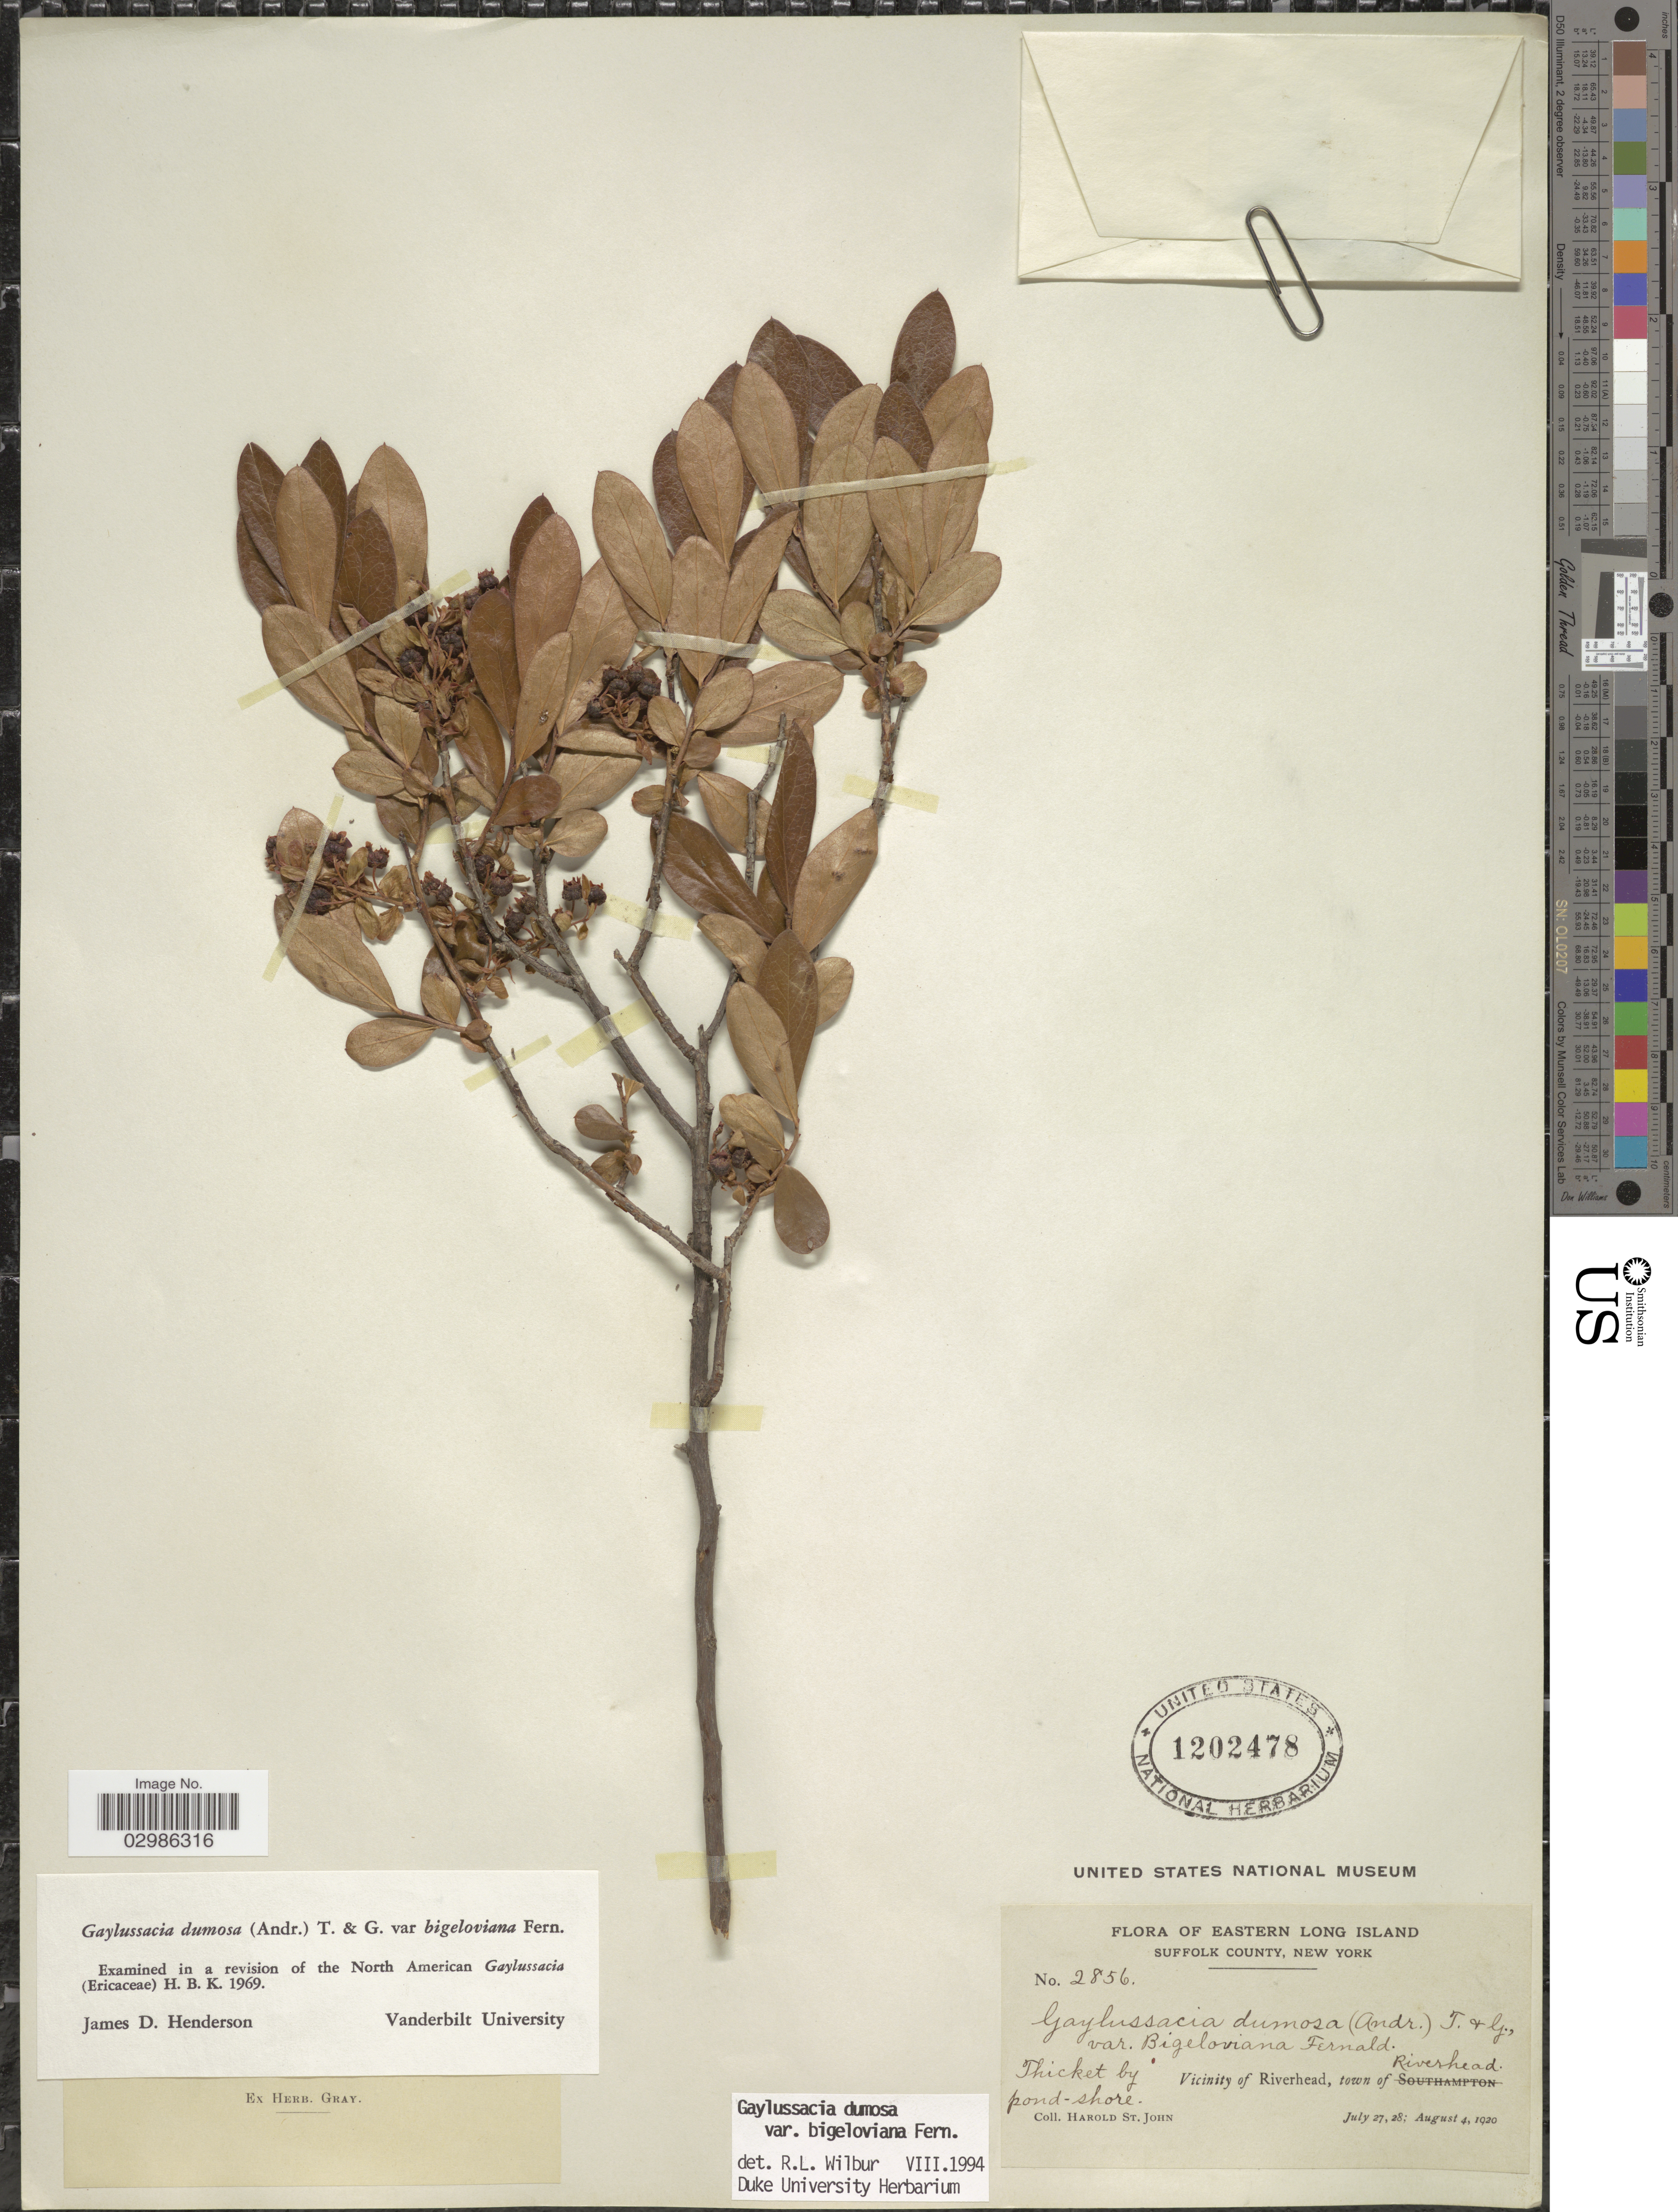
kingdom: Plantae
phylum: Tracheophyta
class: Magnoliopsida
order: Ericales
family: Ericaceae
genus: Gaylussacia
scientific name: Gaylussacia dumosa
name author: (Andrews) Torr. & A. Gray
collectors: H. St. John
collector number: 2856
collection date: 1920-07-27/1920-08-04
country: United States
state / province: New York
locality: Eastern Long Island, Suffolk County, Vicinity of Riverhead, town of Riverhead.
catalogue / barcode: US 1202478